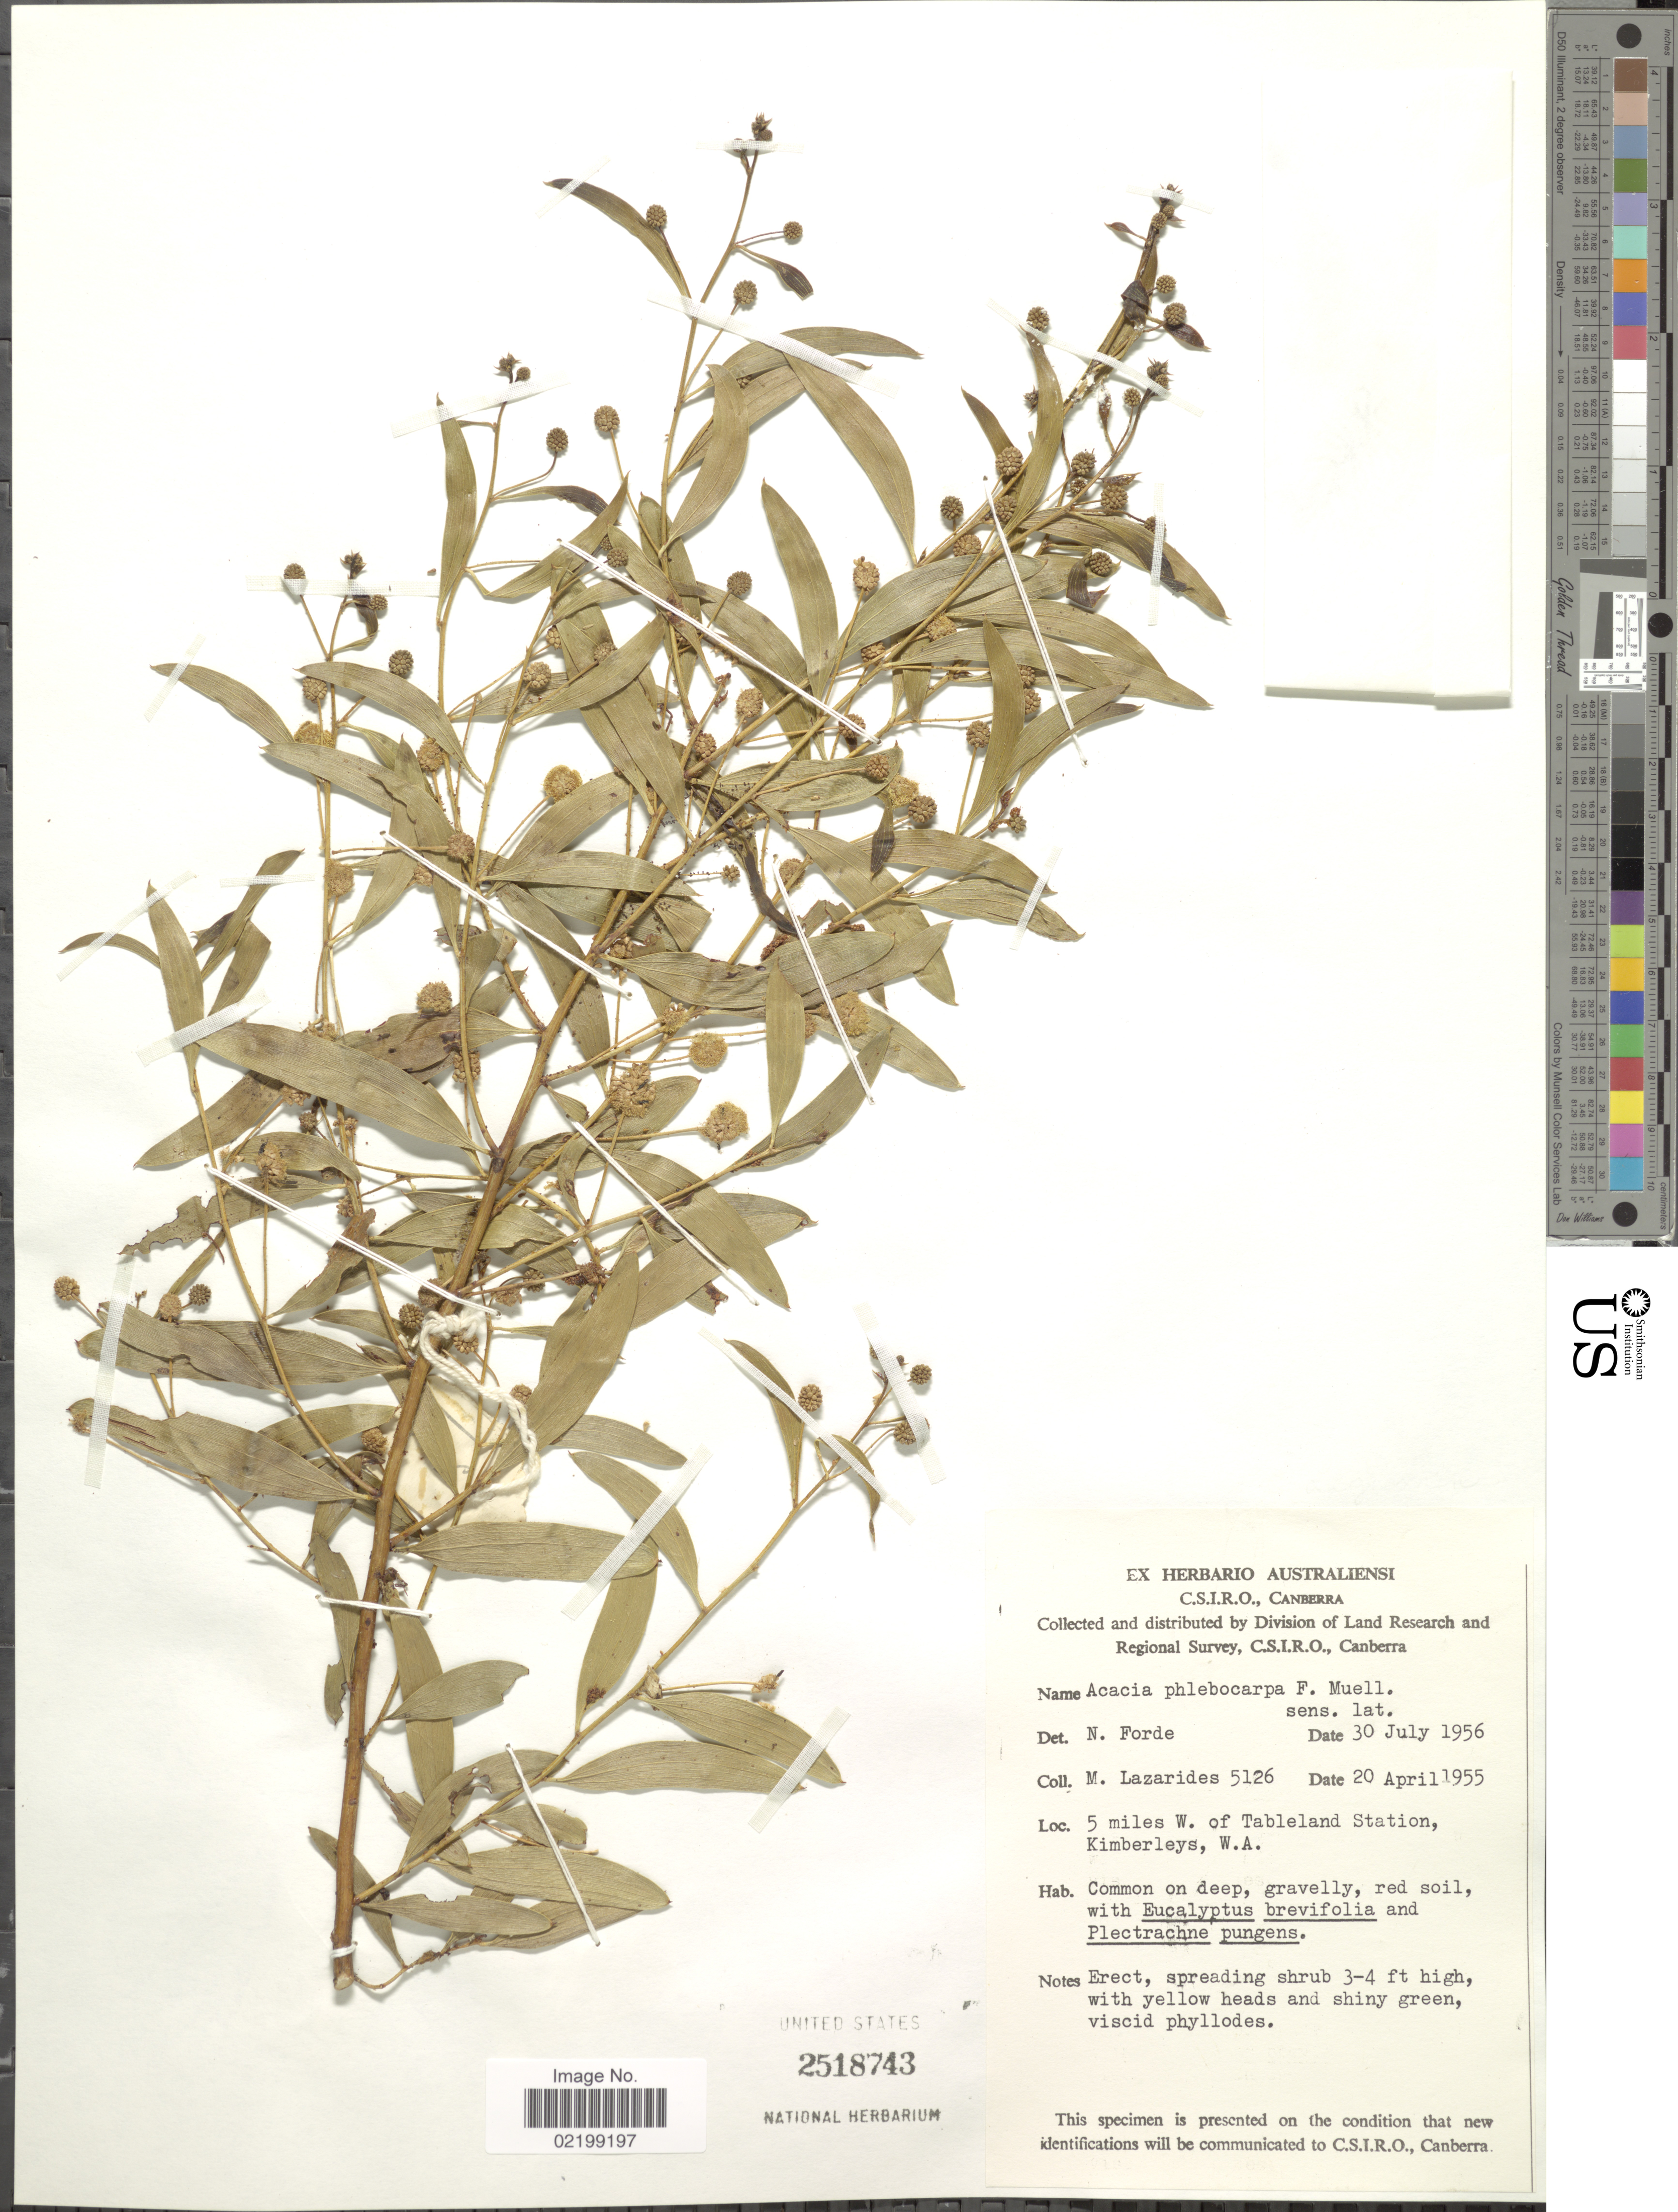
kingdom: Plantae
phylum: Tracheophyta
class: Magnoliopsida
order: Fabales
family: Fabaceae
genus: Acacia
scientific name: Acacia phlebocarpa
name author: F. Muell.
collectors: N. Forde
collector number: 5126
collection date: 1955-04-20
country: Australia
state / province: Western Australia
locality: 5 miles W. of Tableland Station, Kimberleys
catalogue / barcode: US 2518743